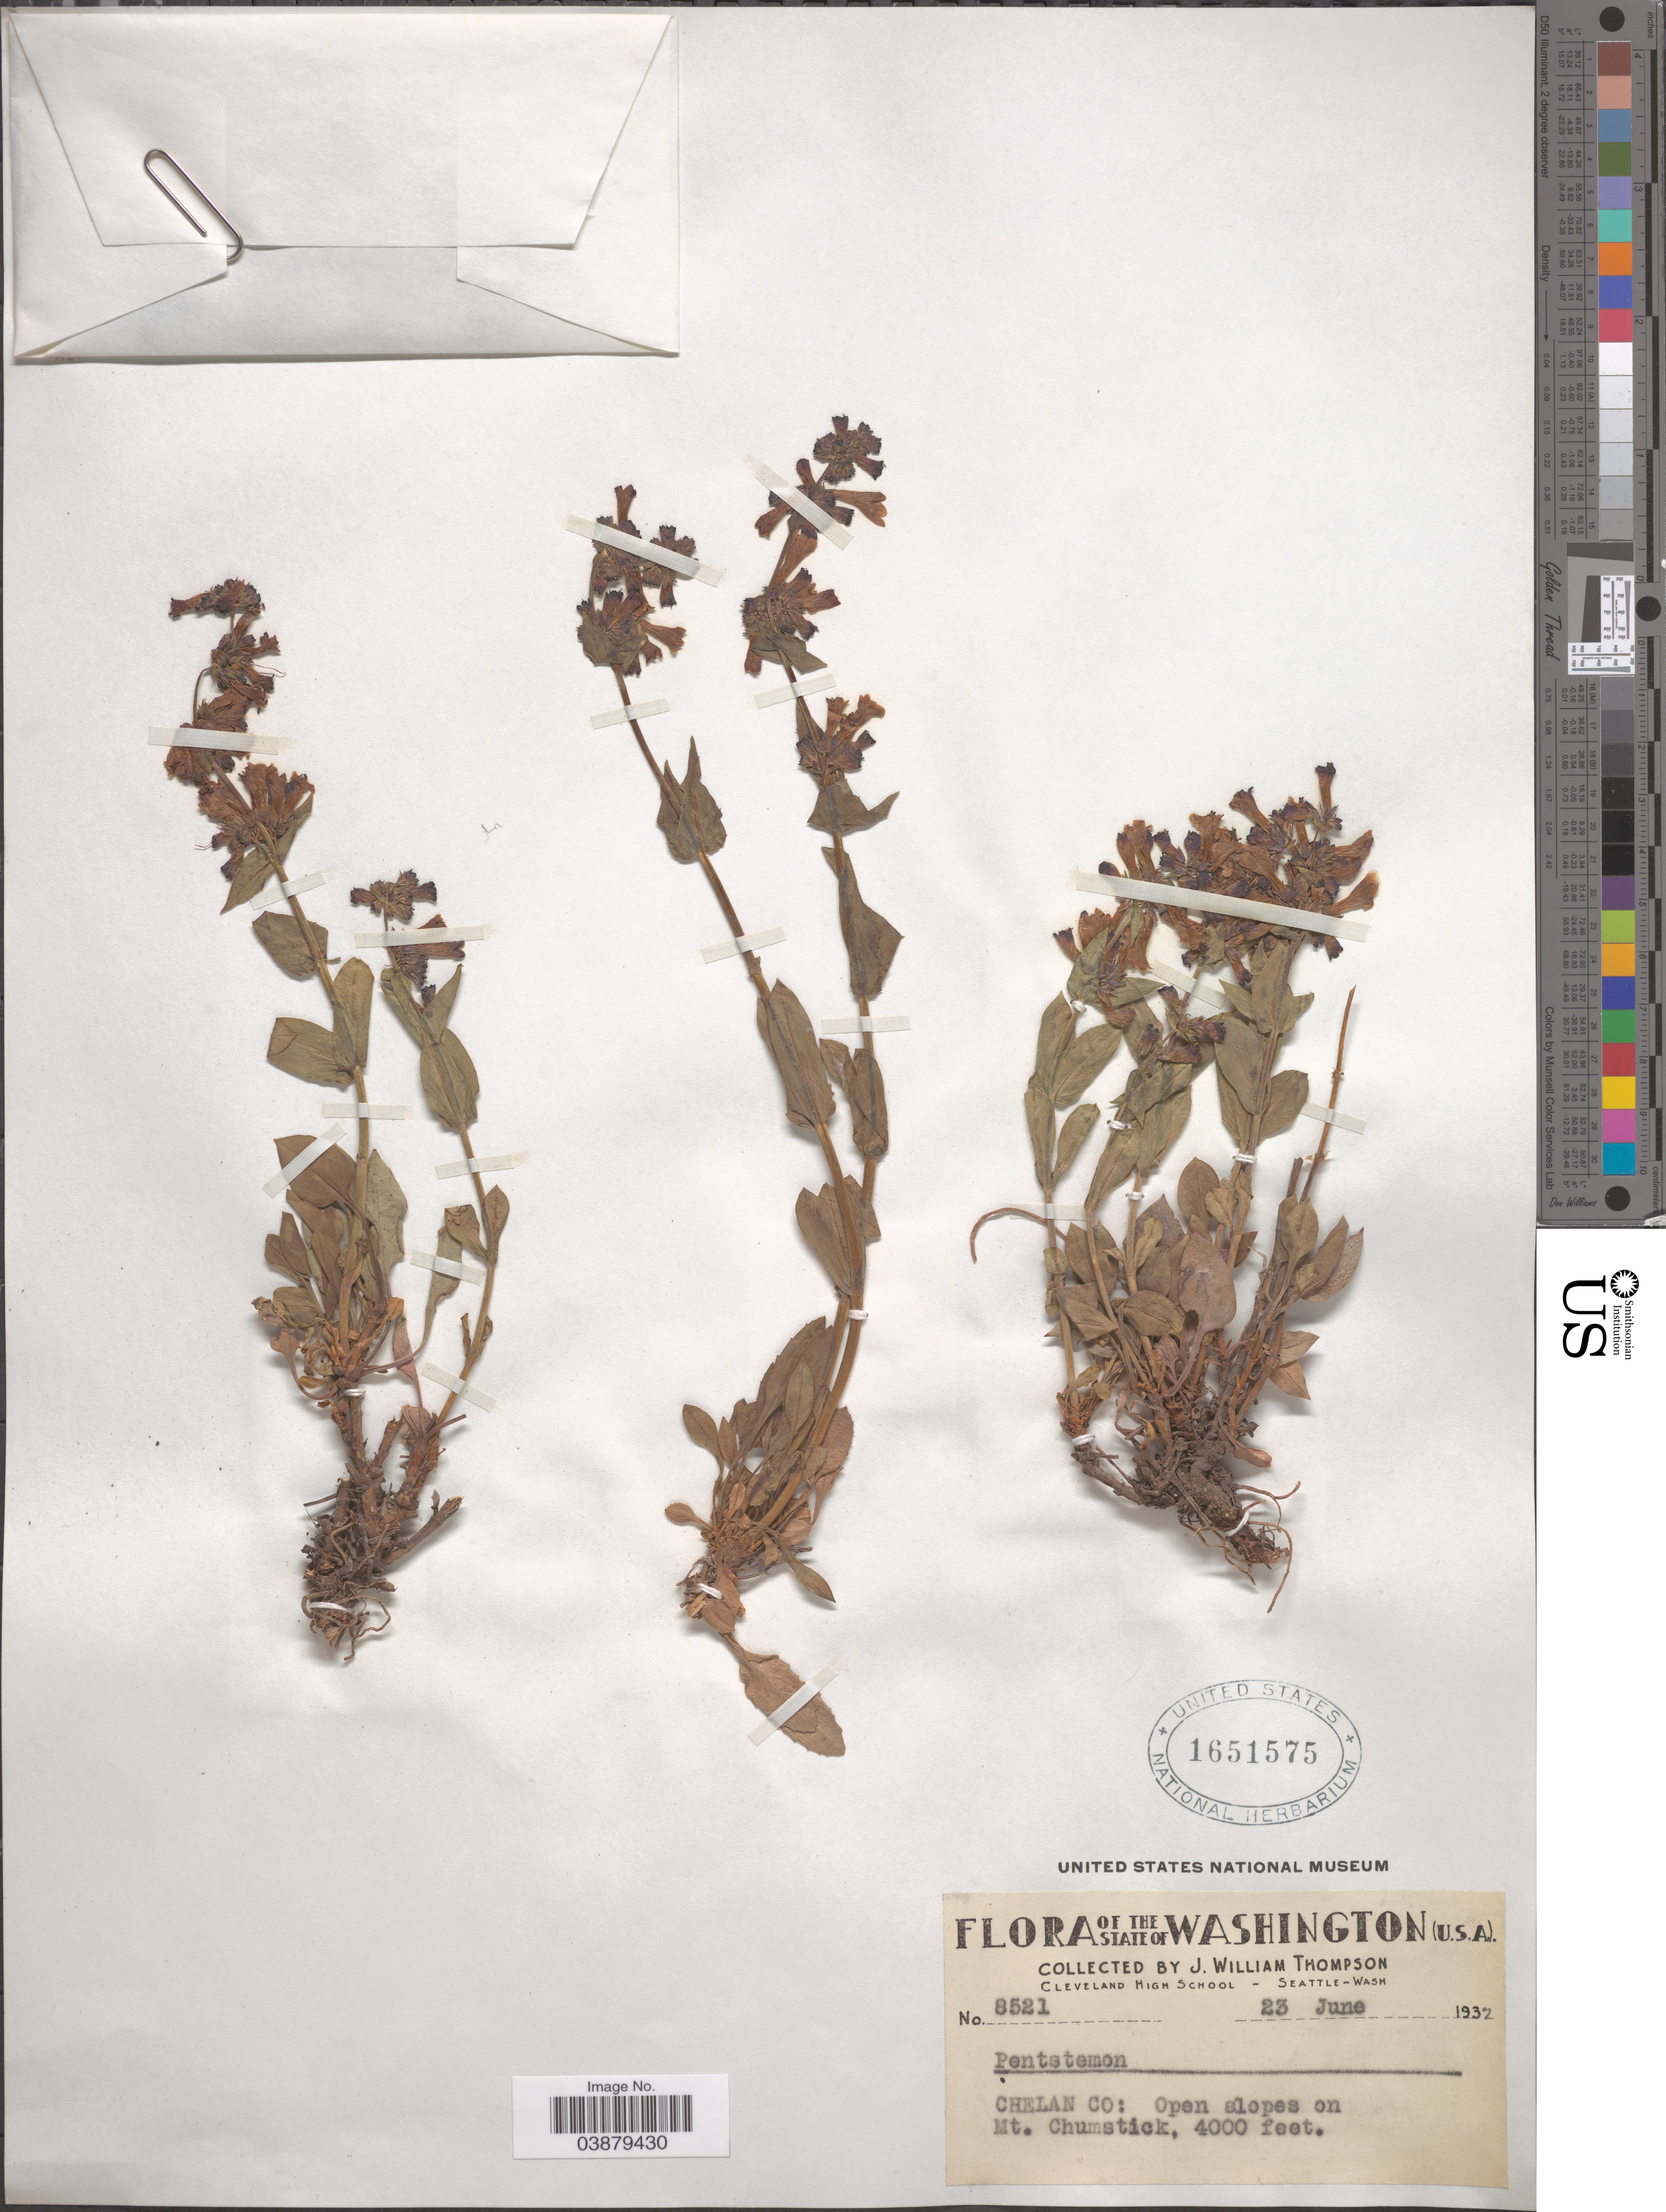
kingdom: Plantae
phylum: Tracheophyta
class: Magnoliopsida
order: Lamiales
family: Plantaginaceae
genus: Penstemon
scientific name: Penstemon sp.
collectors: J. W. Thompson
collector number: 8521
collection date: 1932-06-23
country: United States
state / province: Washington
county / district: Chelan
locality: Chelan Co: Open slopes on Mt. Chumstick.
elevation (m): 1219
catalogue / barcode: US 1651575